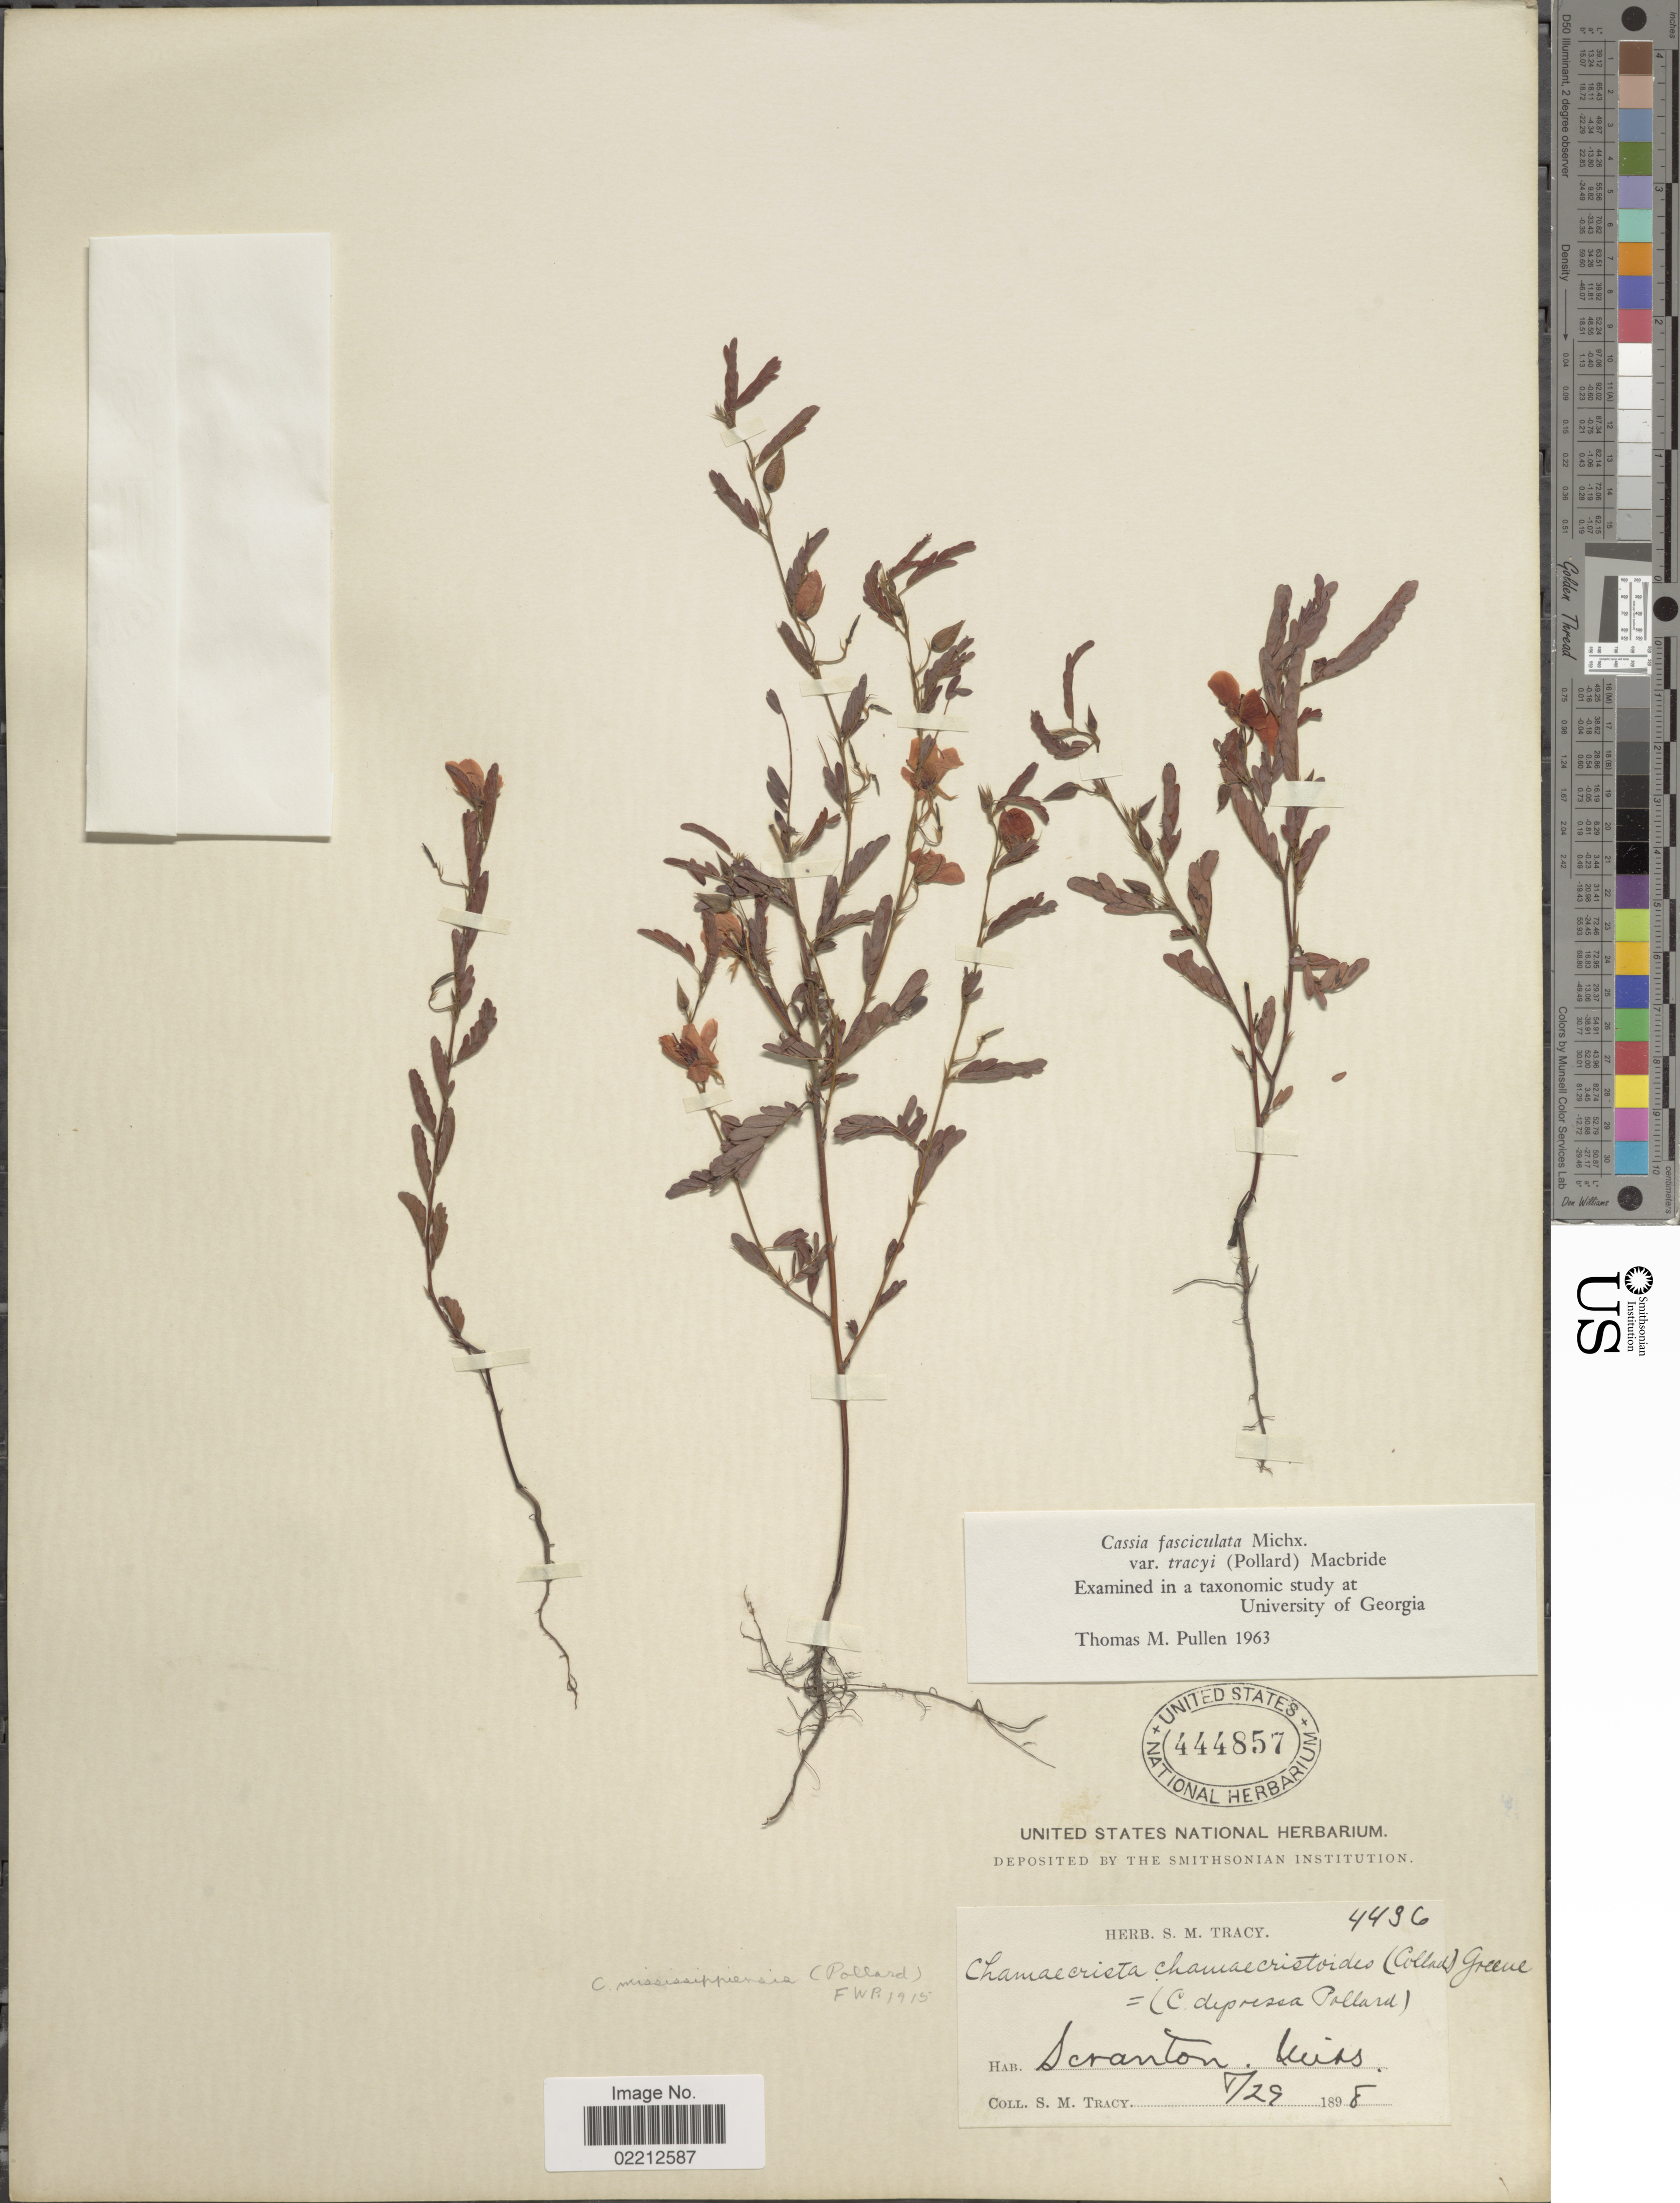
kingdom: Plantae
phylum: Tracheophyta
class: Magnoliopsida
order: Fabales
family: Fabaceae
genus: Chamaecrista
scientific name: Chamaecrista fasciculata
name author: (Michx.) Greene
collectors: S. M. Tracy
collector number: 4486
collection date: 1898-08-29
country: United States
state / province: Mississippi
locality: Scranton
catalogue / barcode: US 444857